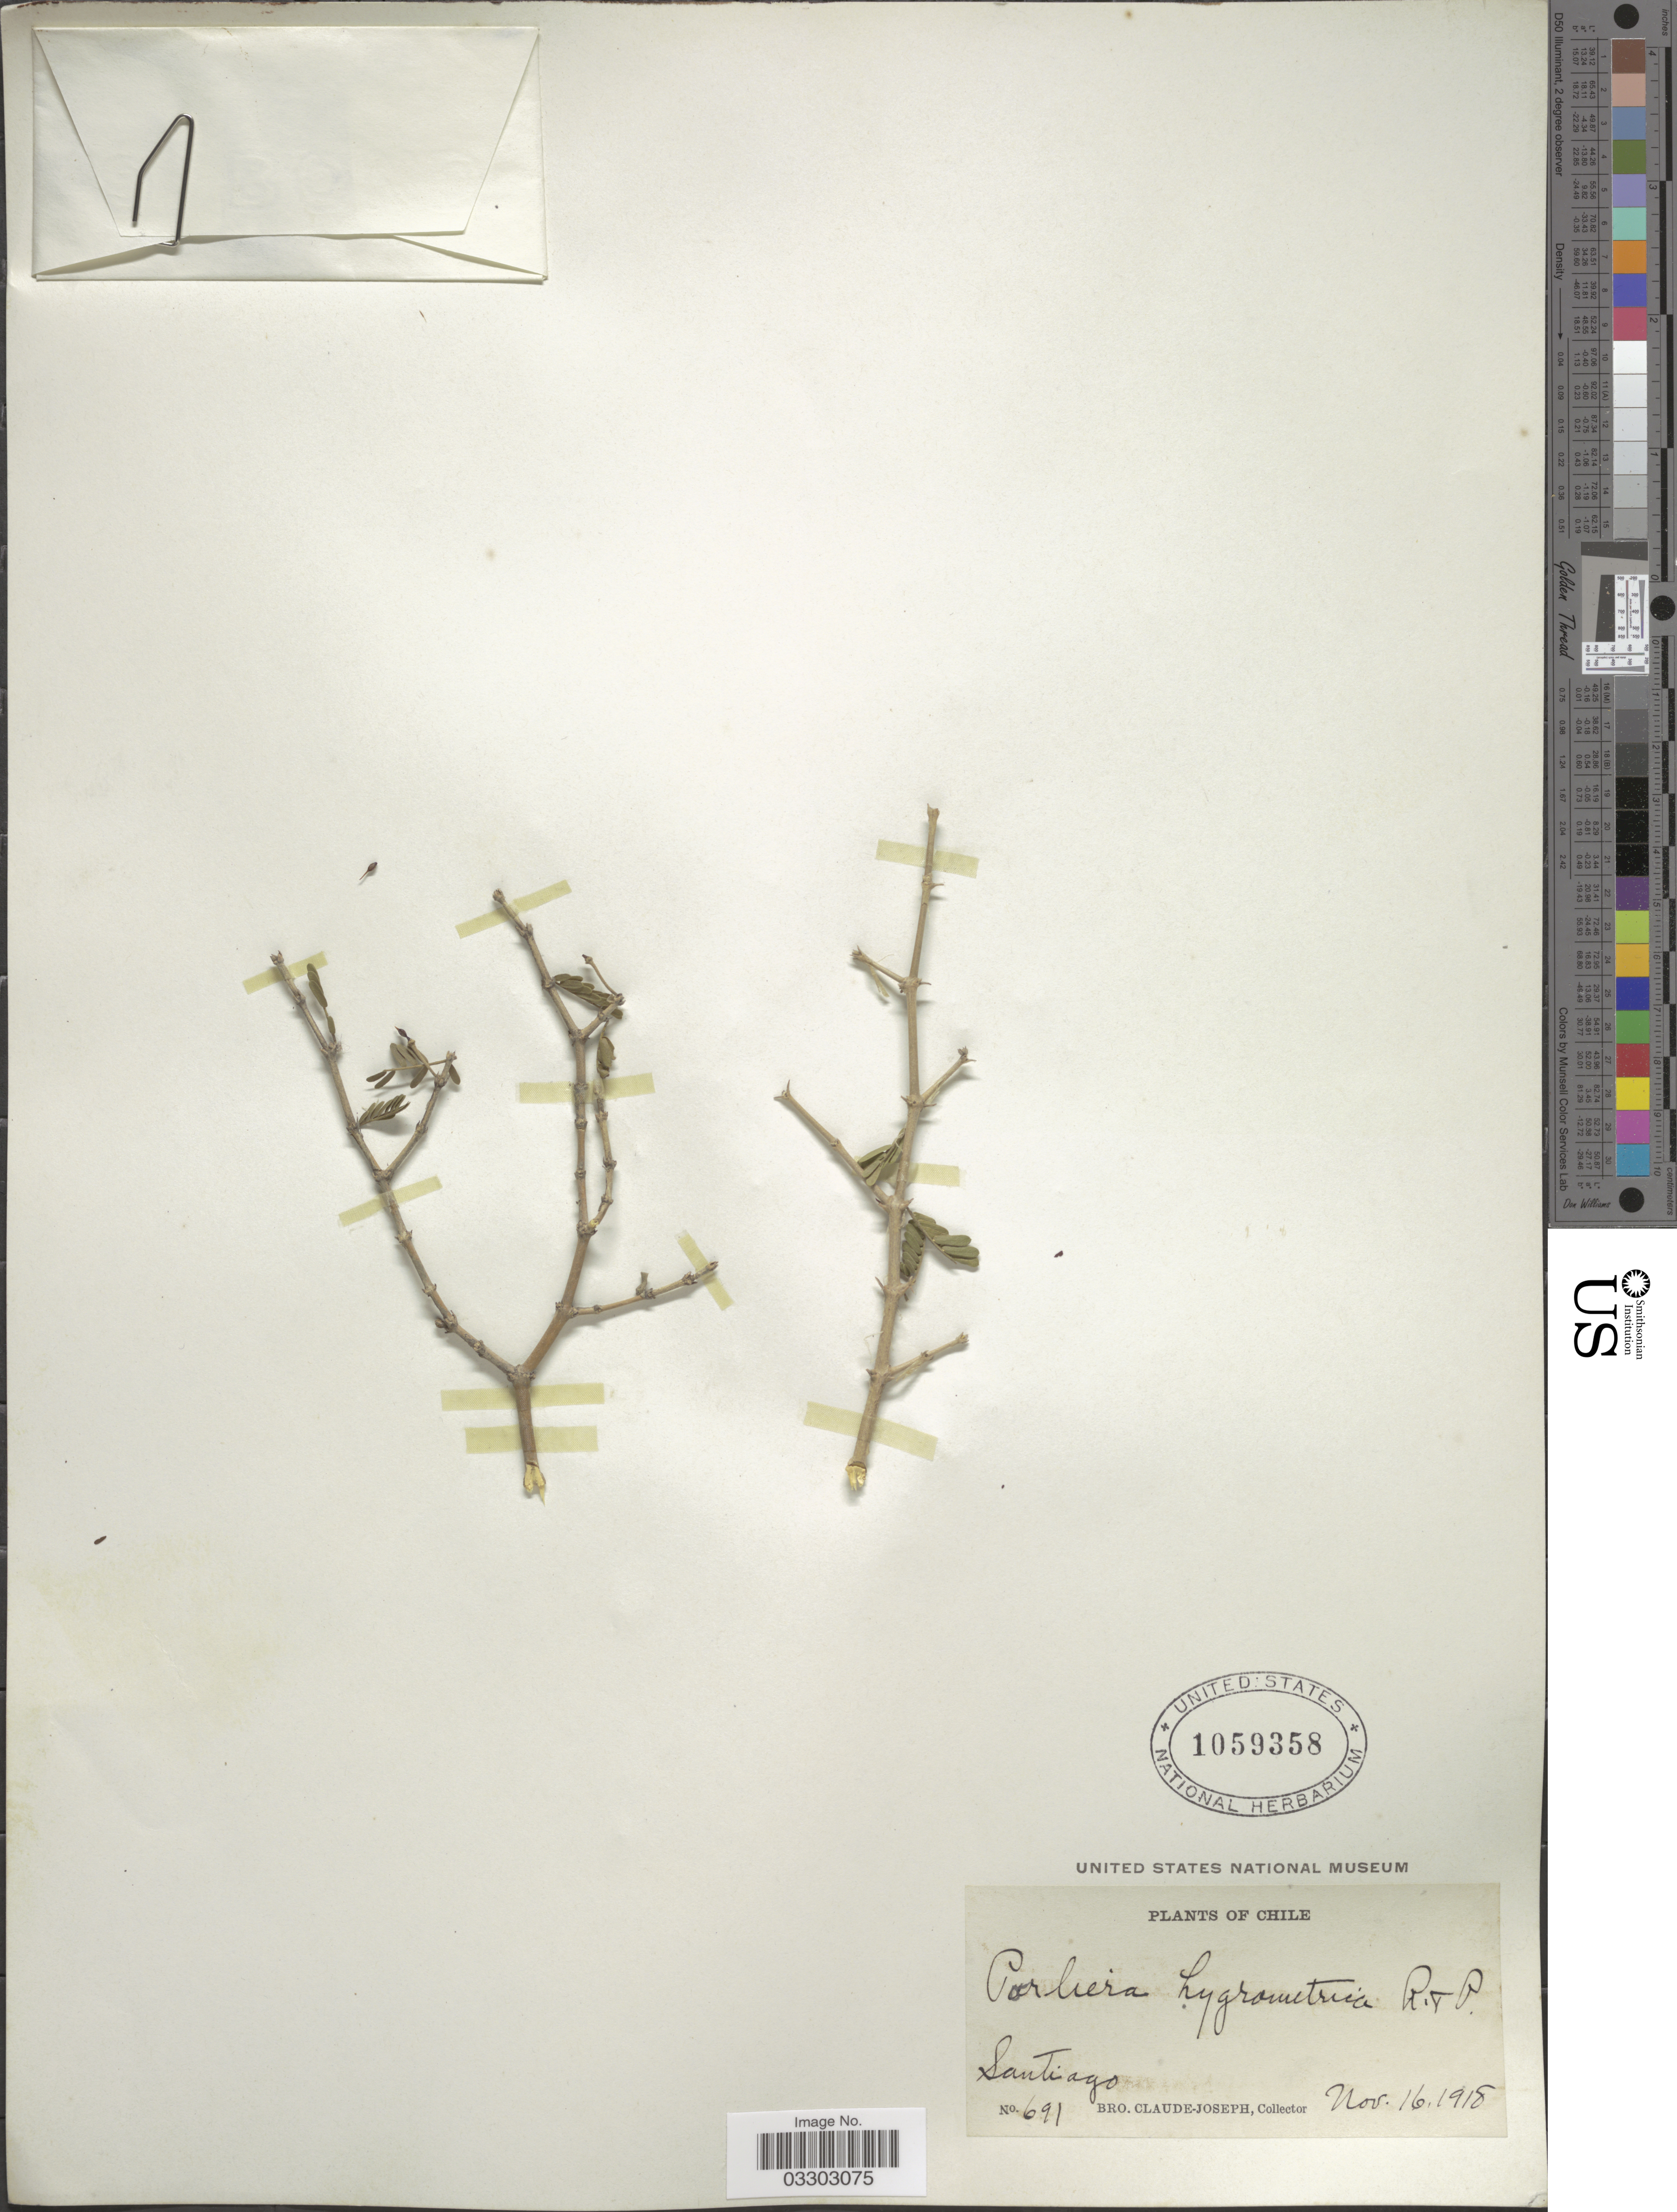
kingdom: Plantae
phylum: Tracheophyta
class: Magnoliopsida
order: Zygophyllales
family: Zygophyllaceae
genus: Porlieria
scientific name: Porlieria hygrometrica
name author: Pav. ex A. Gray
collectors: Bro. Claude-Joseph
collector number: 691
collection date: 1918-11-16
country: Chile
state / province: Región Metropolitana (RM)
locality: Santiago.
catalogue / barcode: US 1059358